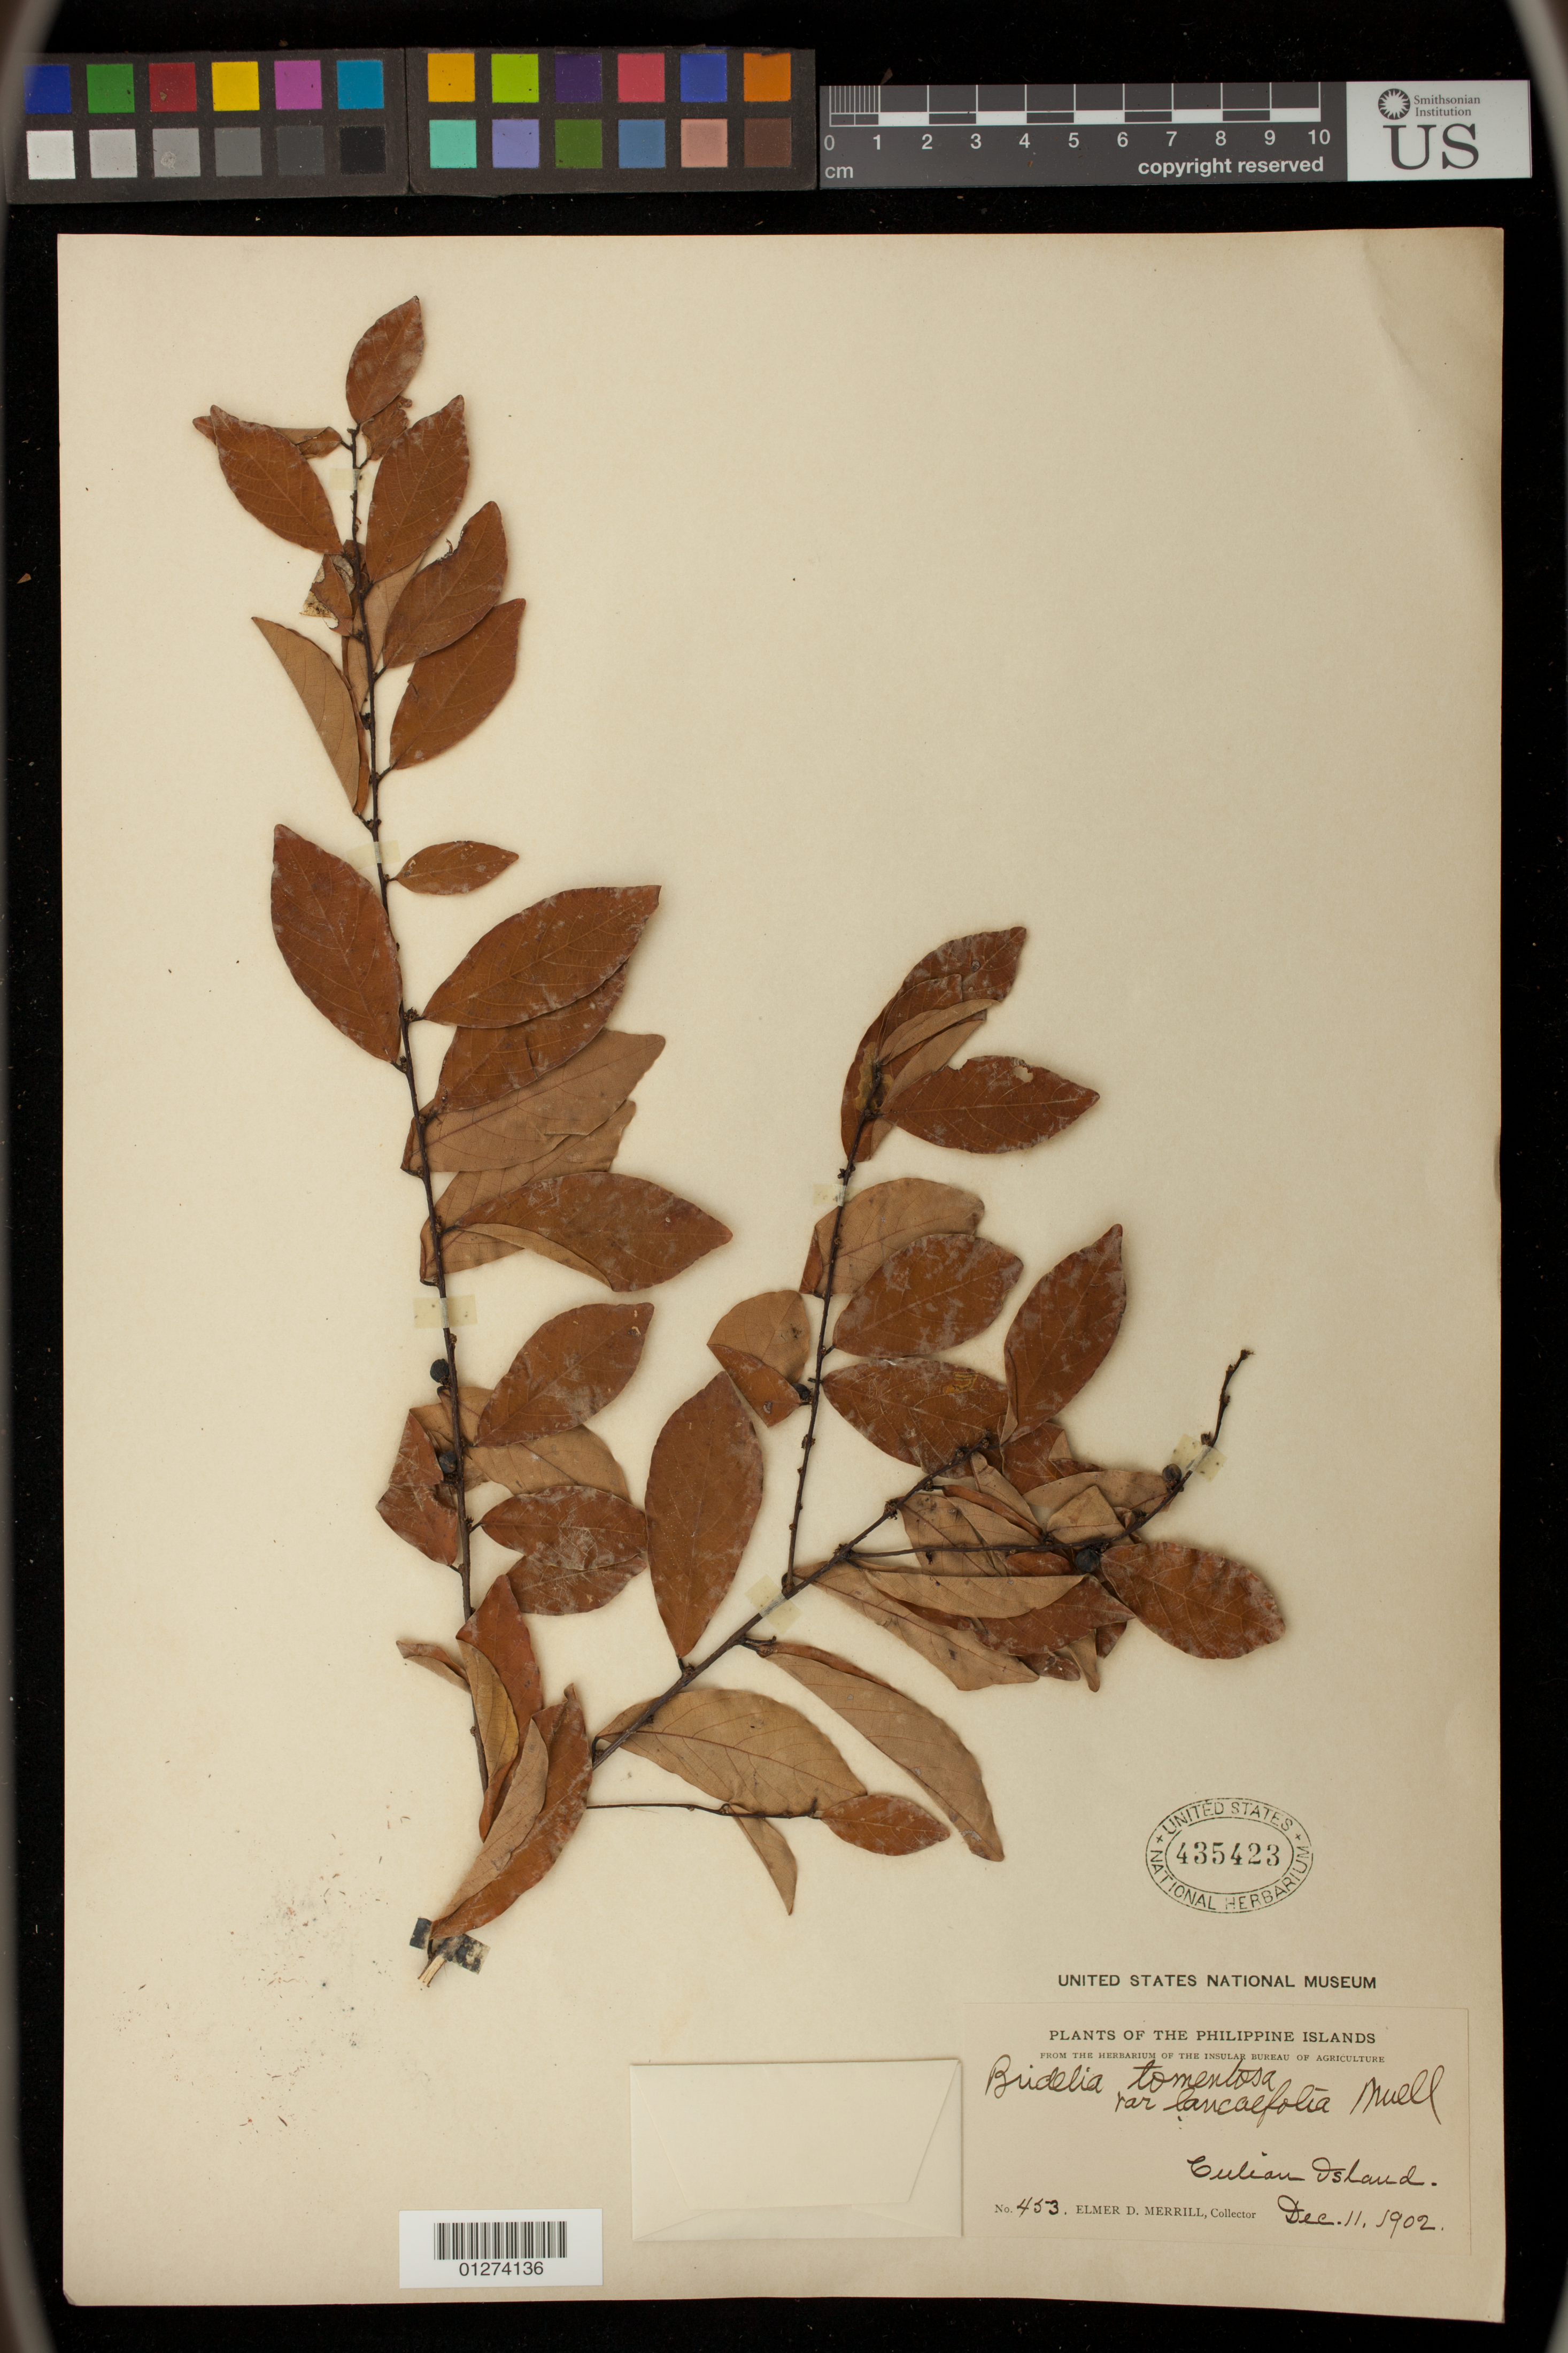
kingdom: Plantae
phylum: Tracheophyta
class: Magnoliopsida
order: Malpighiales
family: Phyllanthaceae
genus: Bridelia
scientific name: Bridelia tomentosa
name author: Blume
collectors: E. D. Merrill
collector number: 453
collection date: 1902-12-11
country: Philippines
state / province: Mimaropa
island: Culion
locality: Culion Island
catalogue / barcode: US 435423